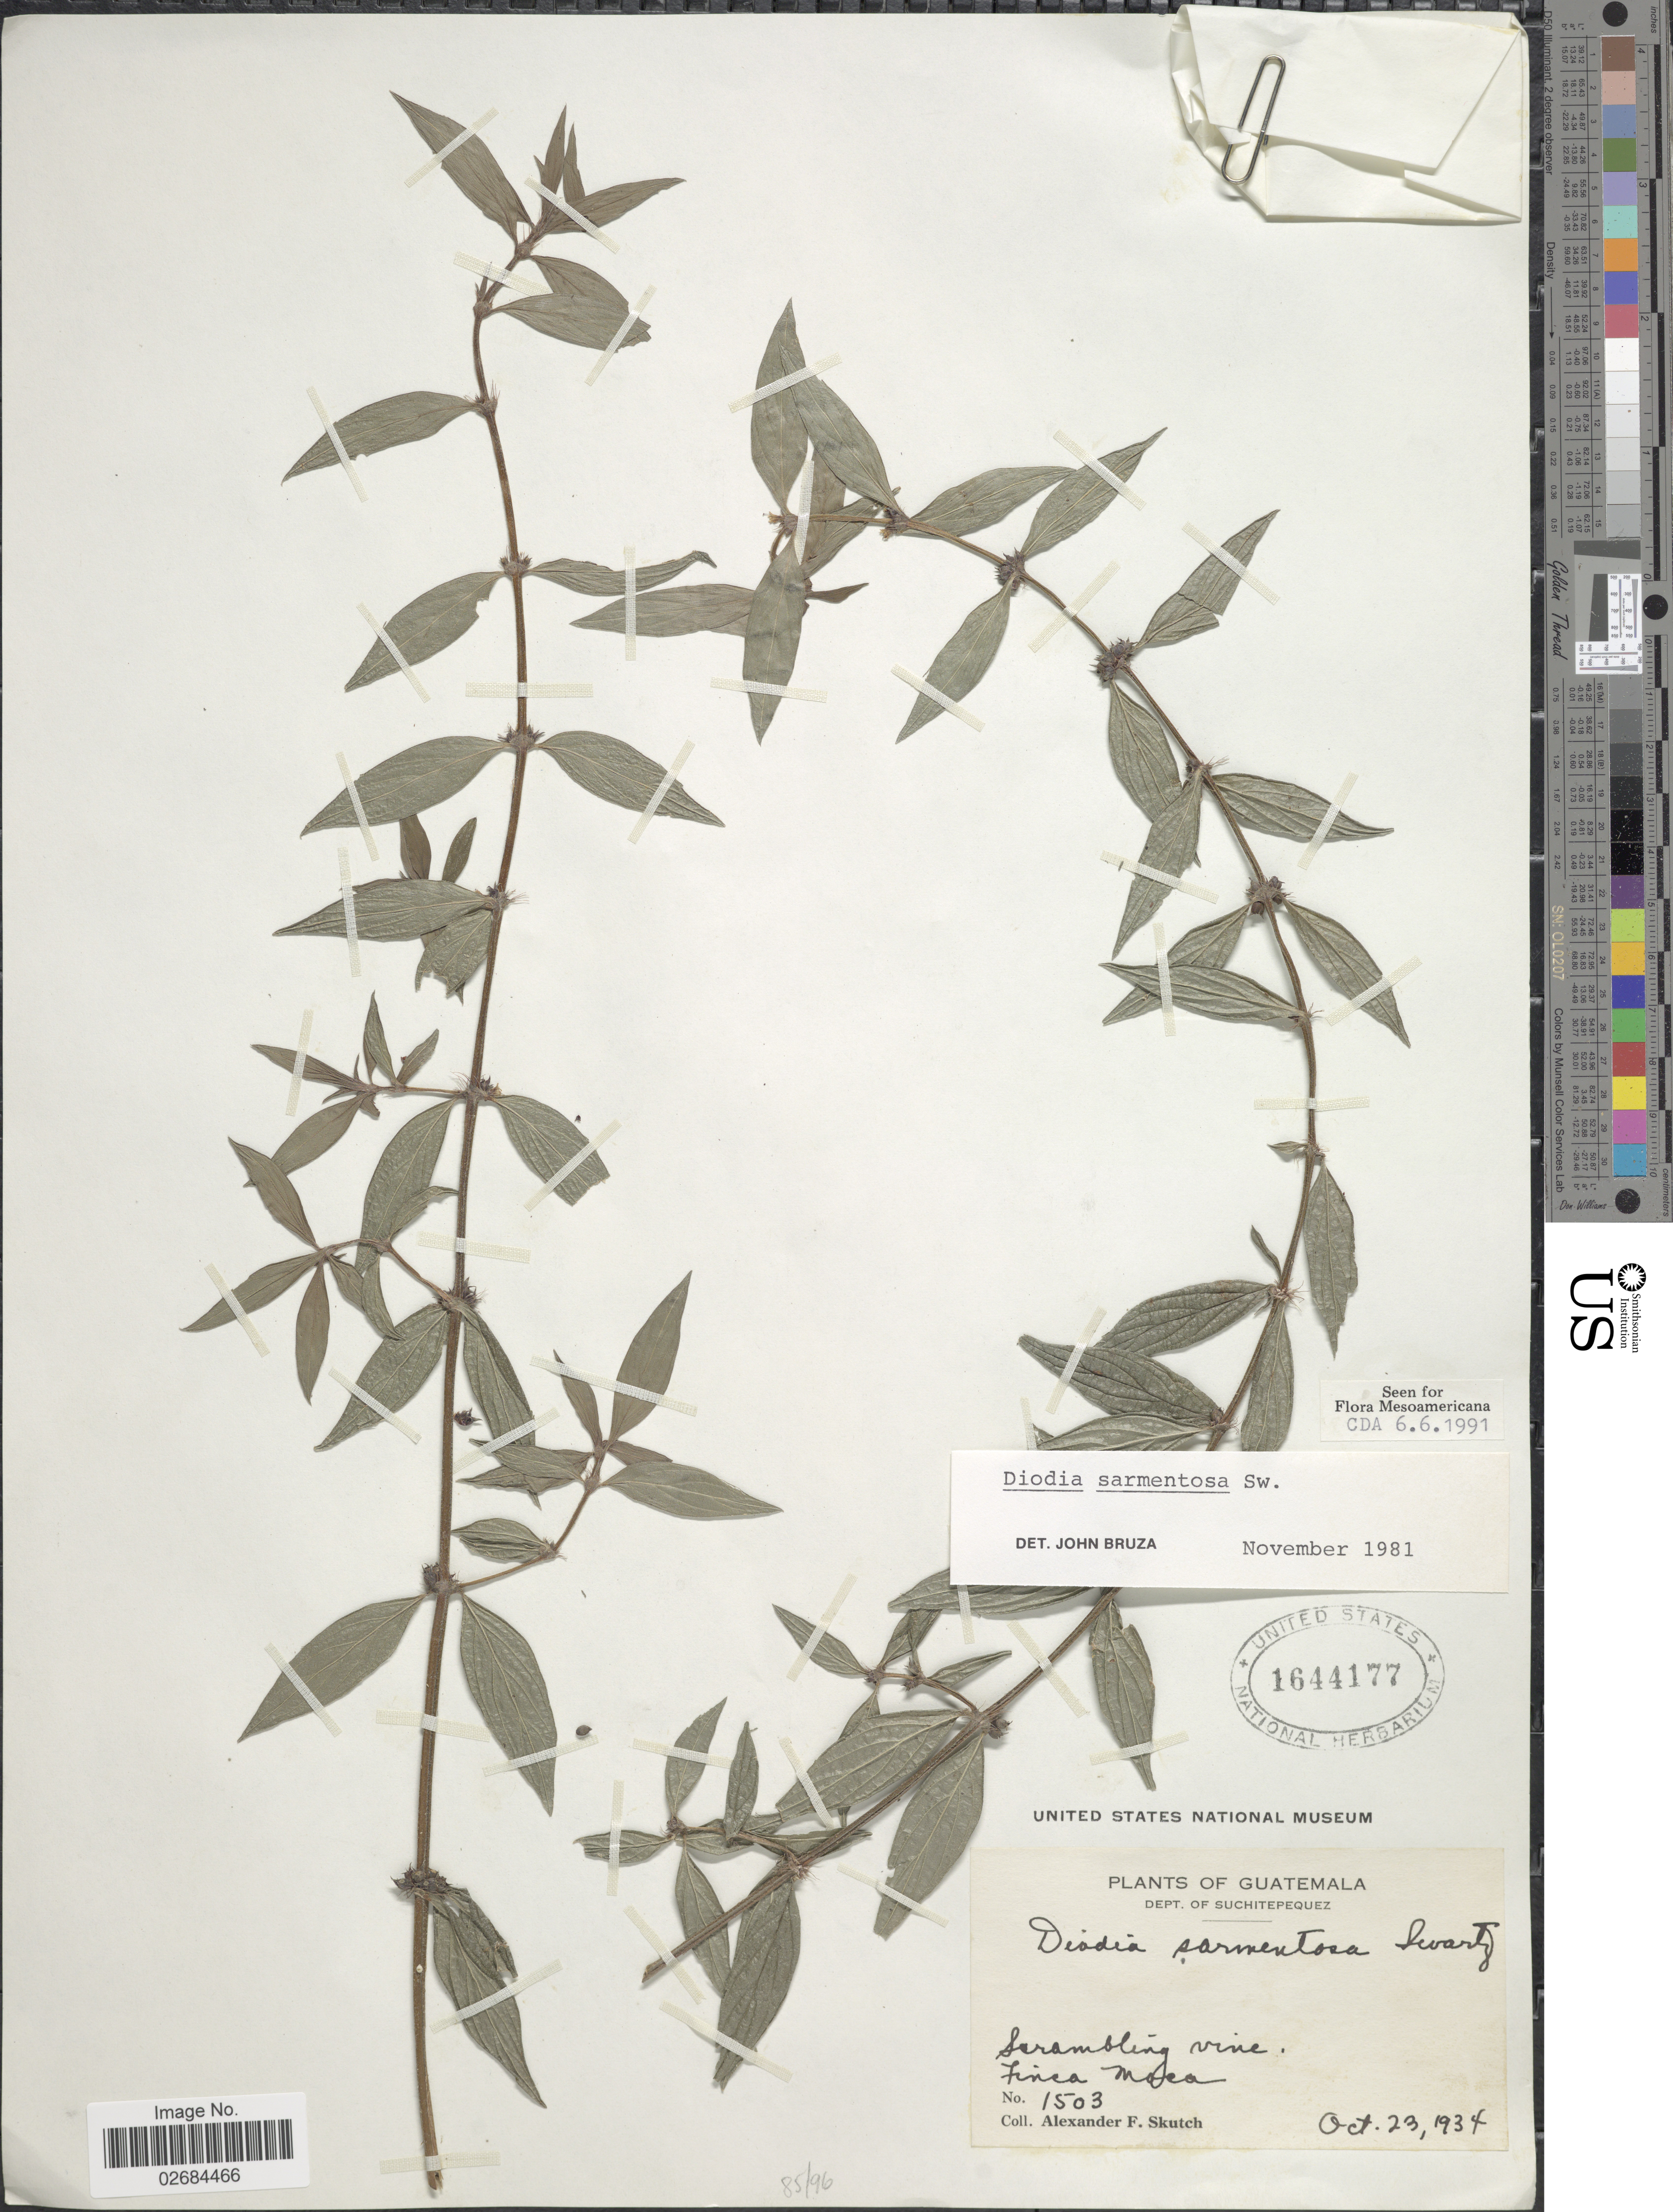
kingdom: Plantae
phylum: Tracheophyta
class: Magnoliopsida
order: Gentianales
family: Rubiaceae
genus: Diodia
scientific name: Diodia sarmentosa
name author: Sw.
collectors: A. F. Skutch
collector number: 1503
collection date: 1934-10-23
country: Guatemala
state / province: Suchitepéquez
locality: Finca Moca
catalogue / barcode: US 1644177